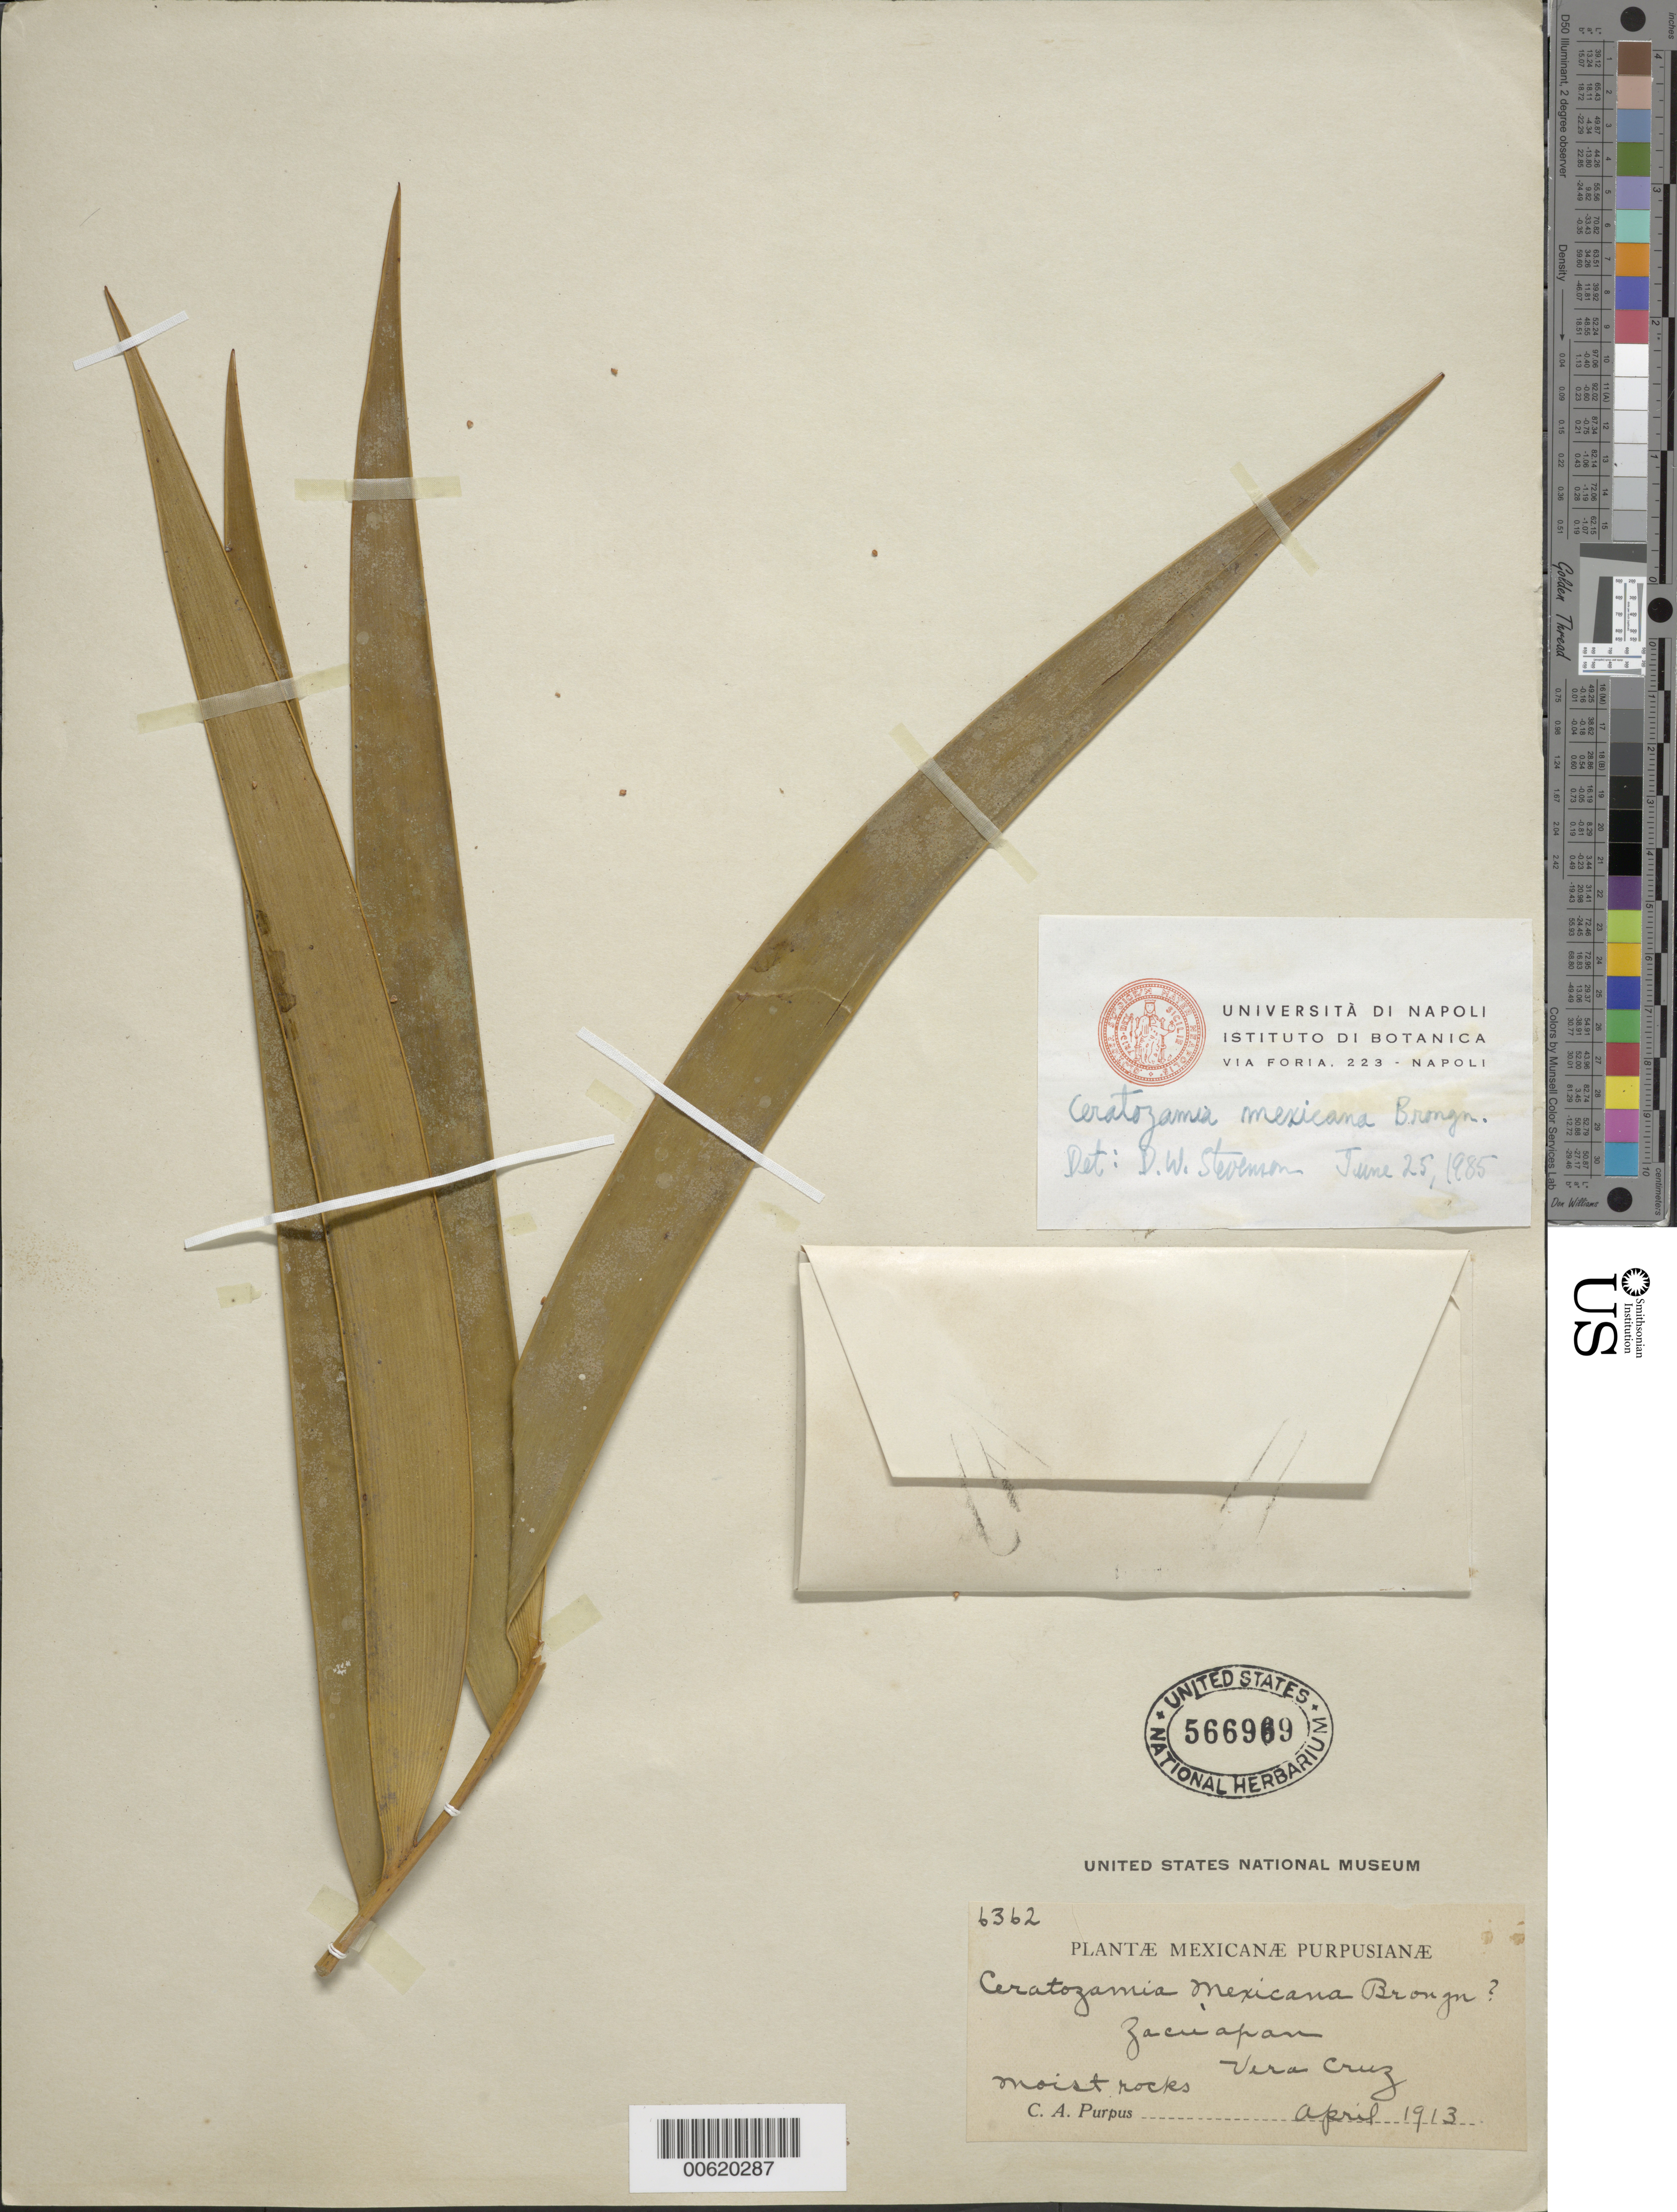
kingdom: Plantae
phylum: Tracheophyta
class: Cycadopsida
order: Cycadales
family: Zamiaceae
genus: Ceratozamia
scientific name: Ceratozamia mexicana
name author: Brongn.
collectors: C. A. Purpus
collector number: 6362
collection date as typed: Apr 1913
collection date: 1913-04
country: Mexico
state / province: Veracruz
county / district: Zacualpan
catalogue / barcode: US 566969